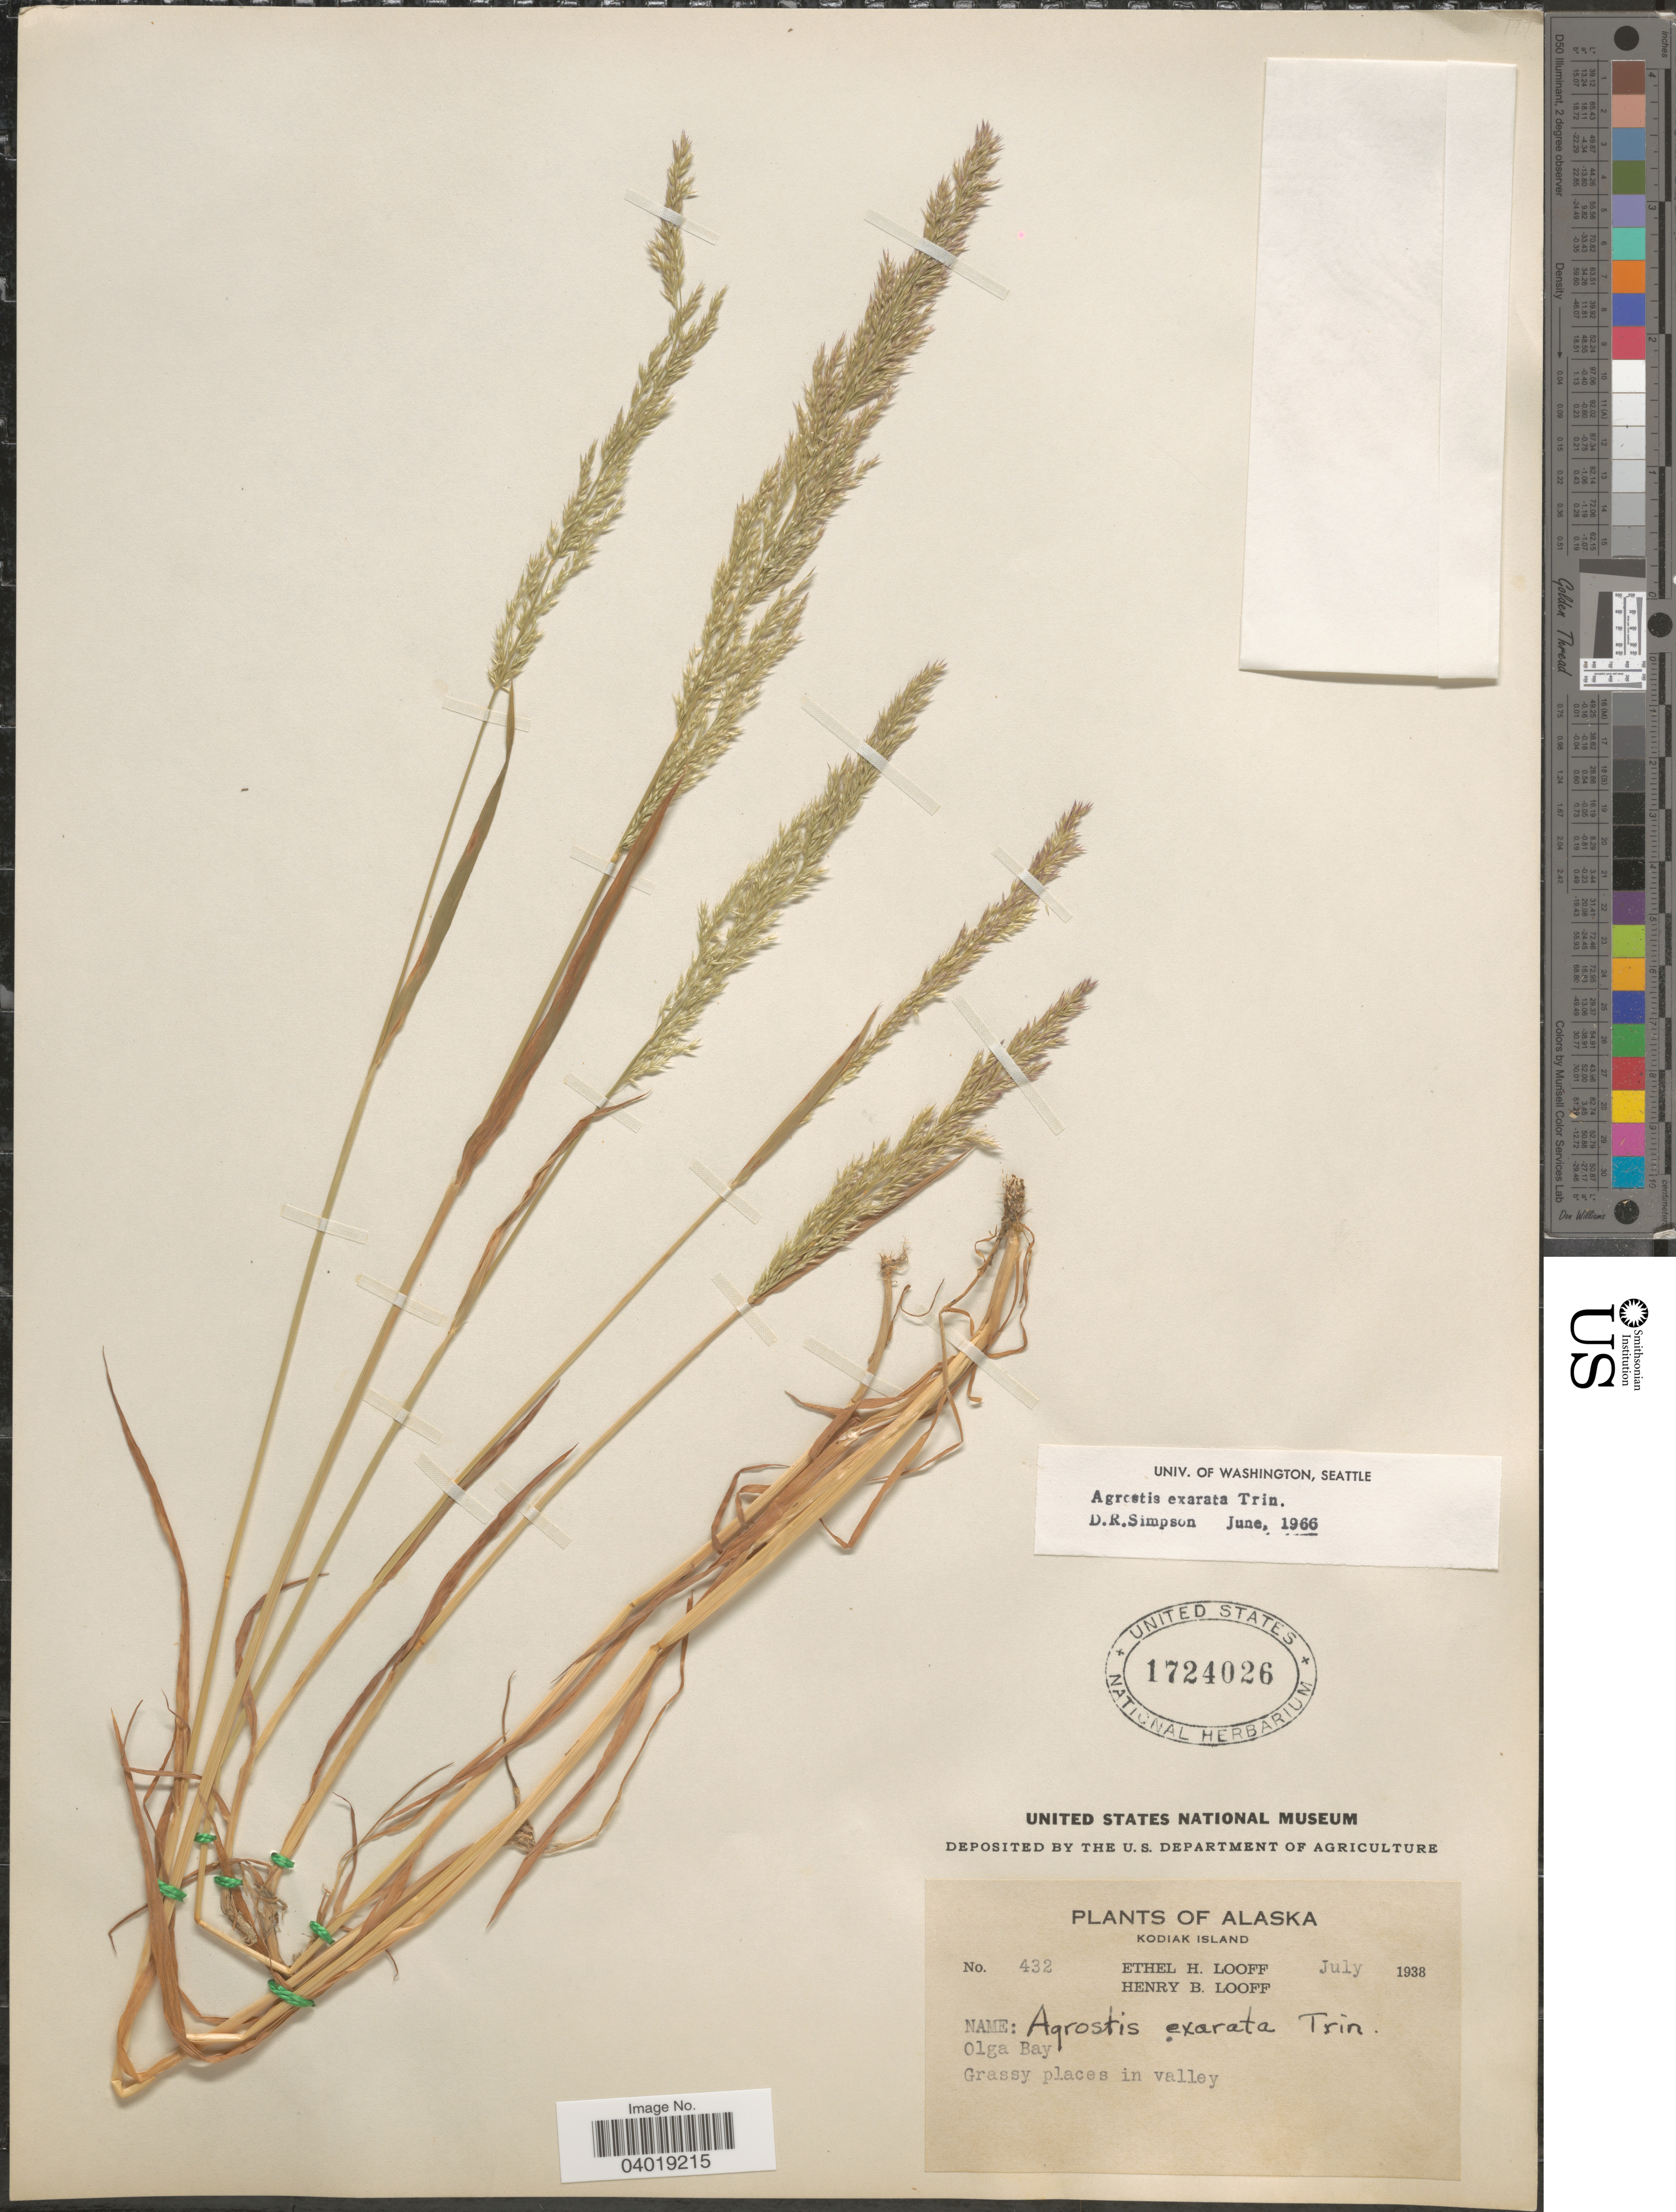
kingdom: Plantae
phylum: Tracheophyta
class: Liliopsida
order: Poales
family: Poaceae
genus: Agrostis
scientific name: Agrostis exarata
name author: Trin.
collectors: E. Looff & H. Looff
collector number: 432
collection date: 1938-07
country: United States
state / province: Alaska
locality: Kodiak Island. Olga Bay.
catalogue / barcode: US 1724026